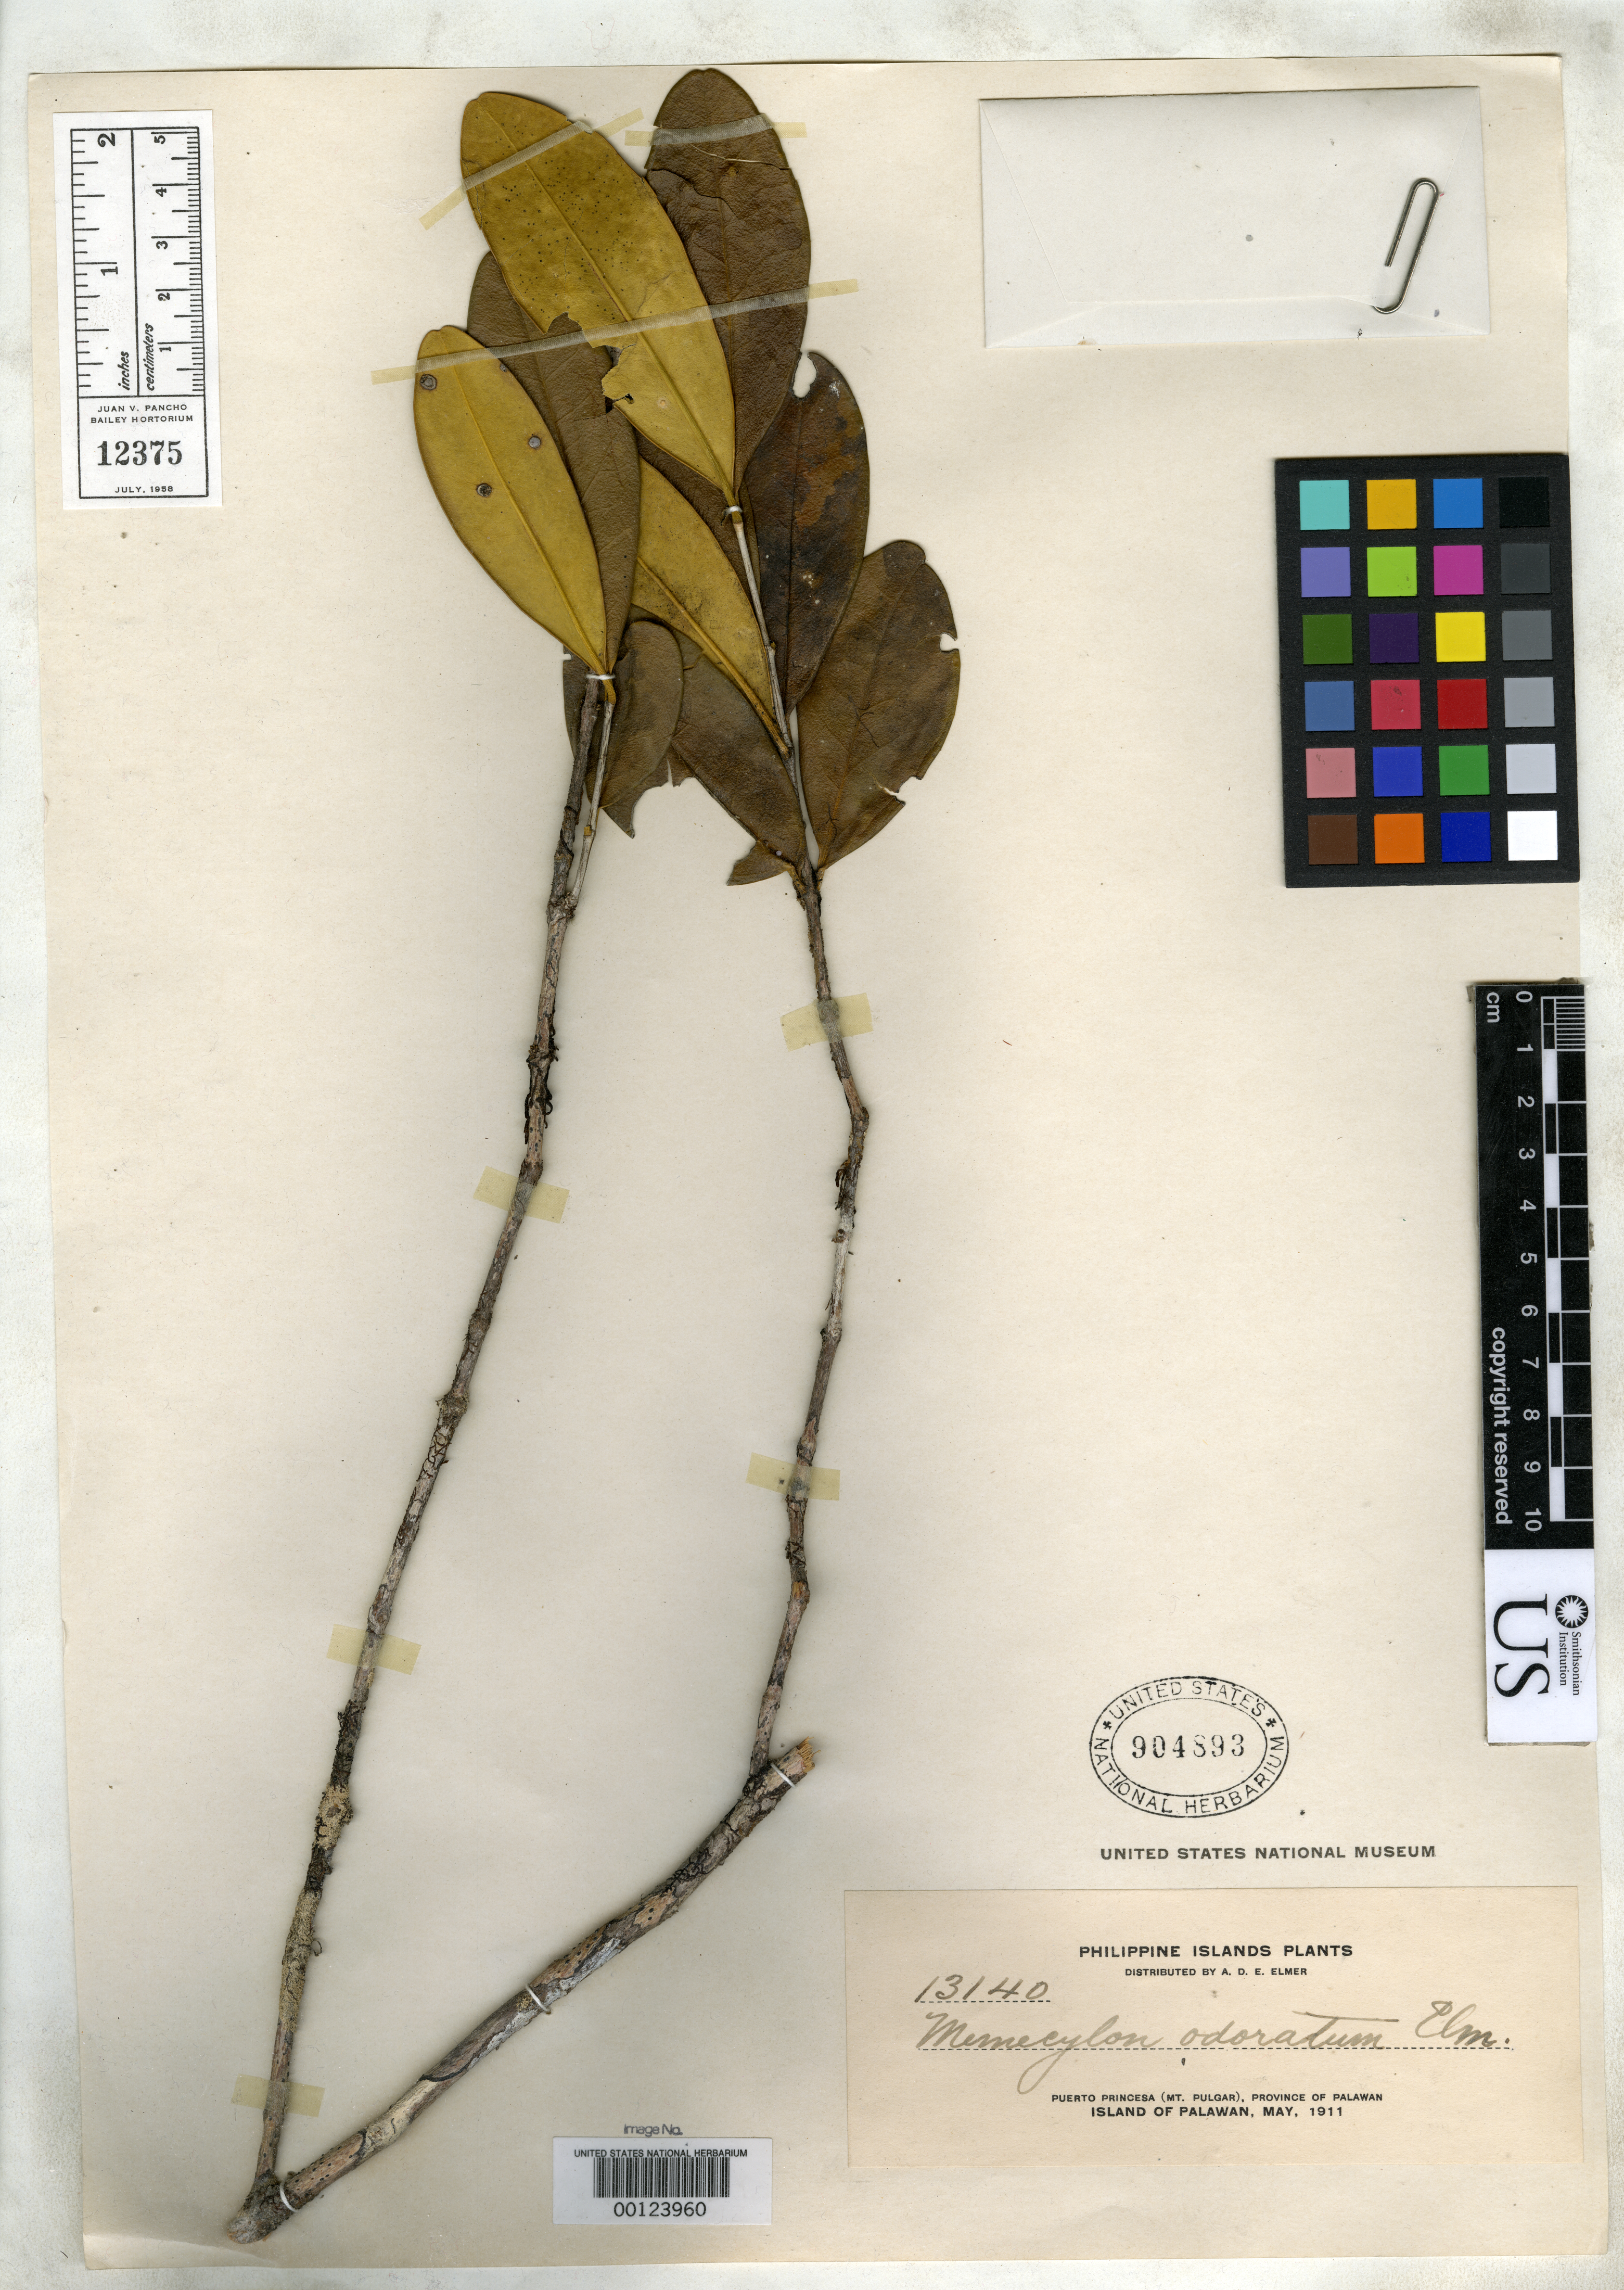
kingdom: Plantae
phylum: Tracheophyta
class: Magnoliopsida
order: Myrtales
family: Melastomataceae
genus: Memecylon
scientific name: Memecylon odoratum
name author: Elmer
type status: Isotype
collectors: A. D. E. Elmer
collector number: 13140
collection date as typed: May 1911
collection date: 1911-05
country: Philippines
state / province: Mimaropa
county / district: Palawan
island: Palawan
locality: Puerto Princesa (Mt. Pulgar), province of Palawan, Island of Palawan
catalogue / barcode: US 904893